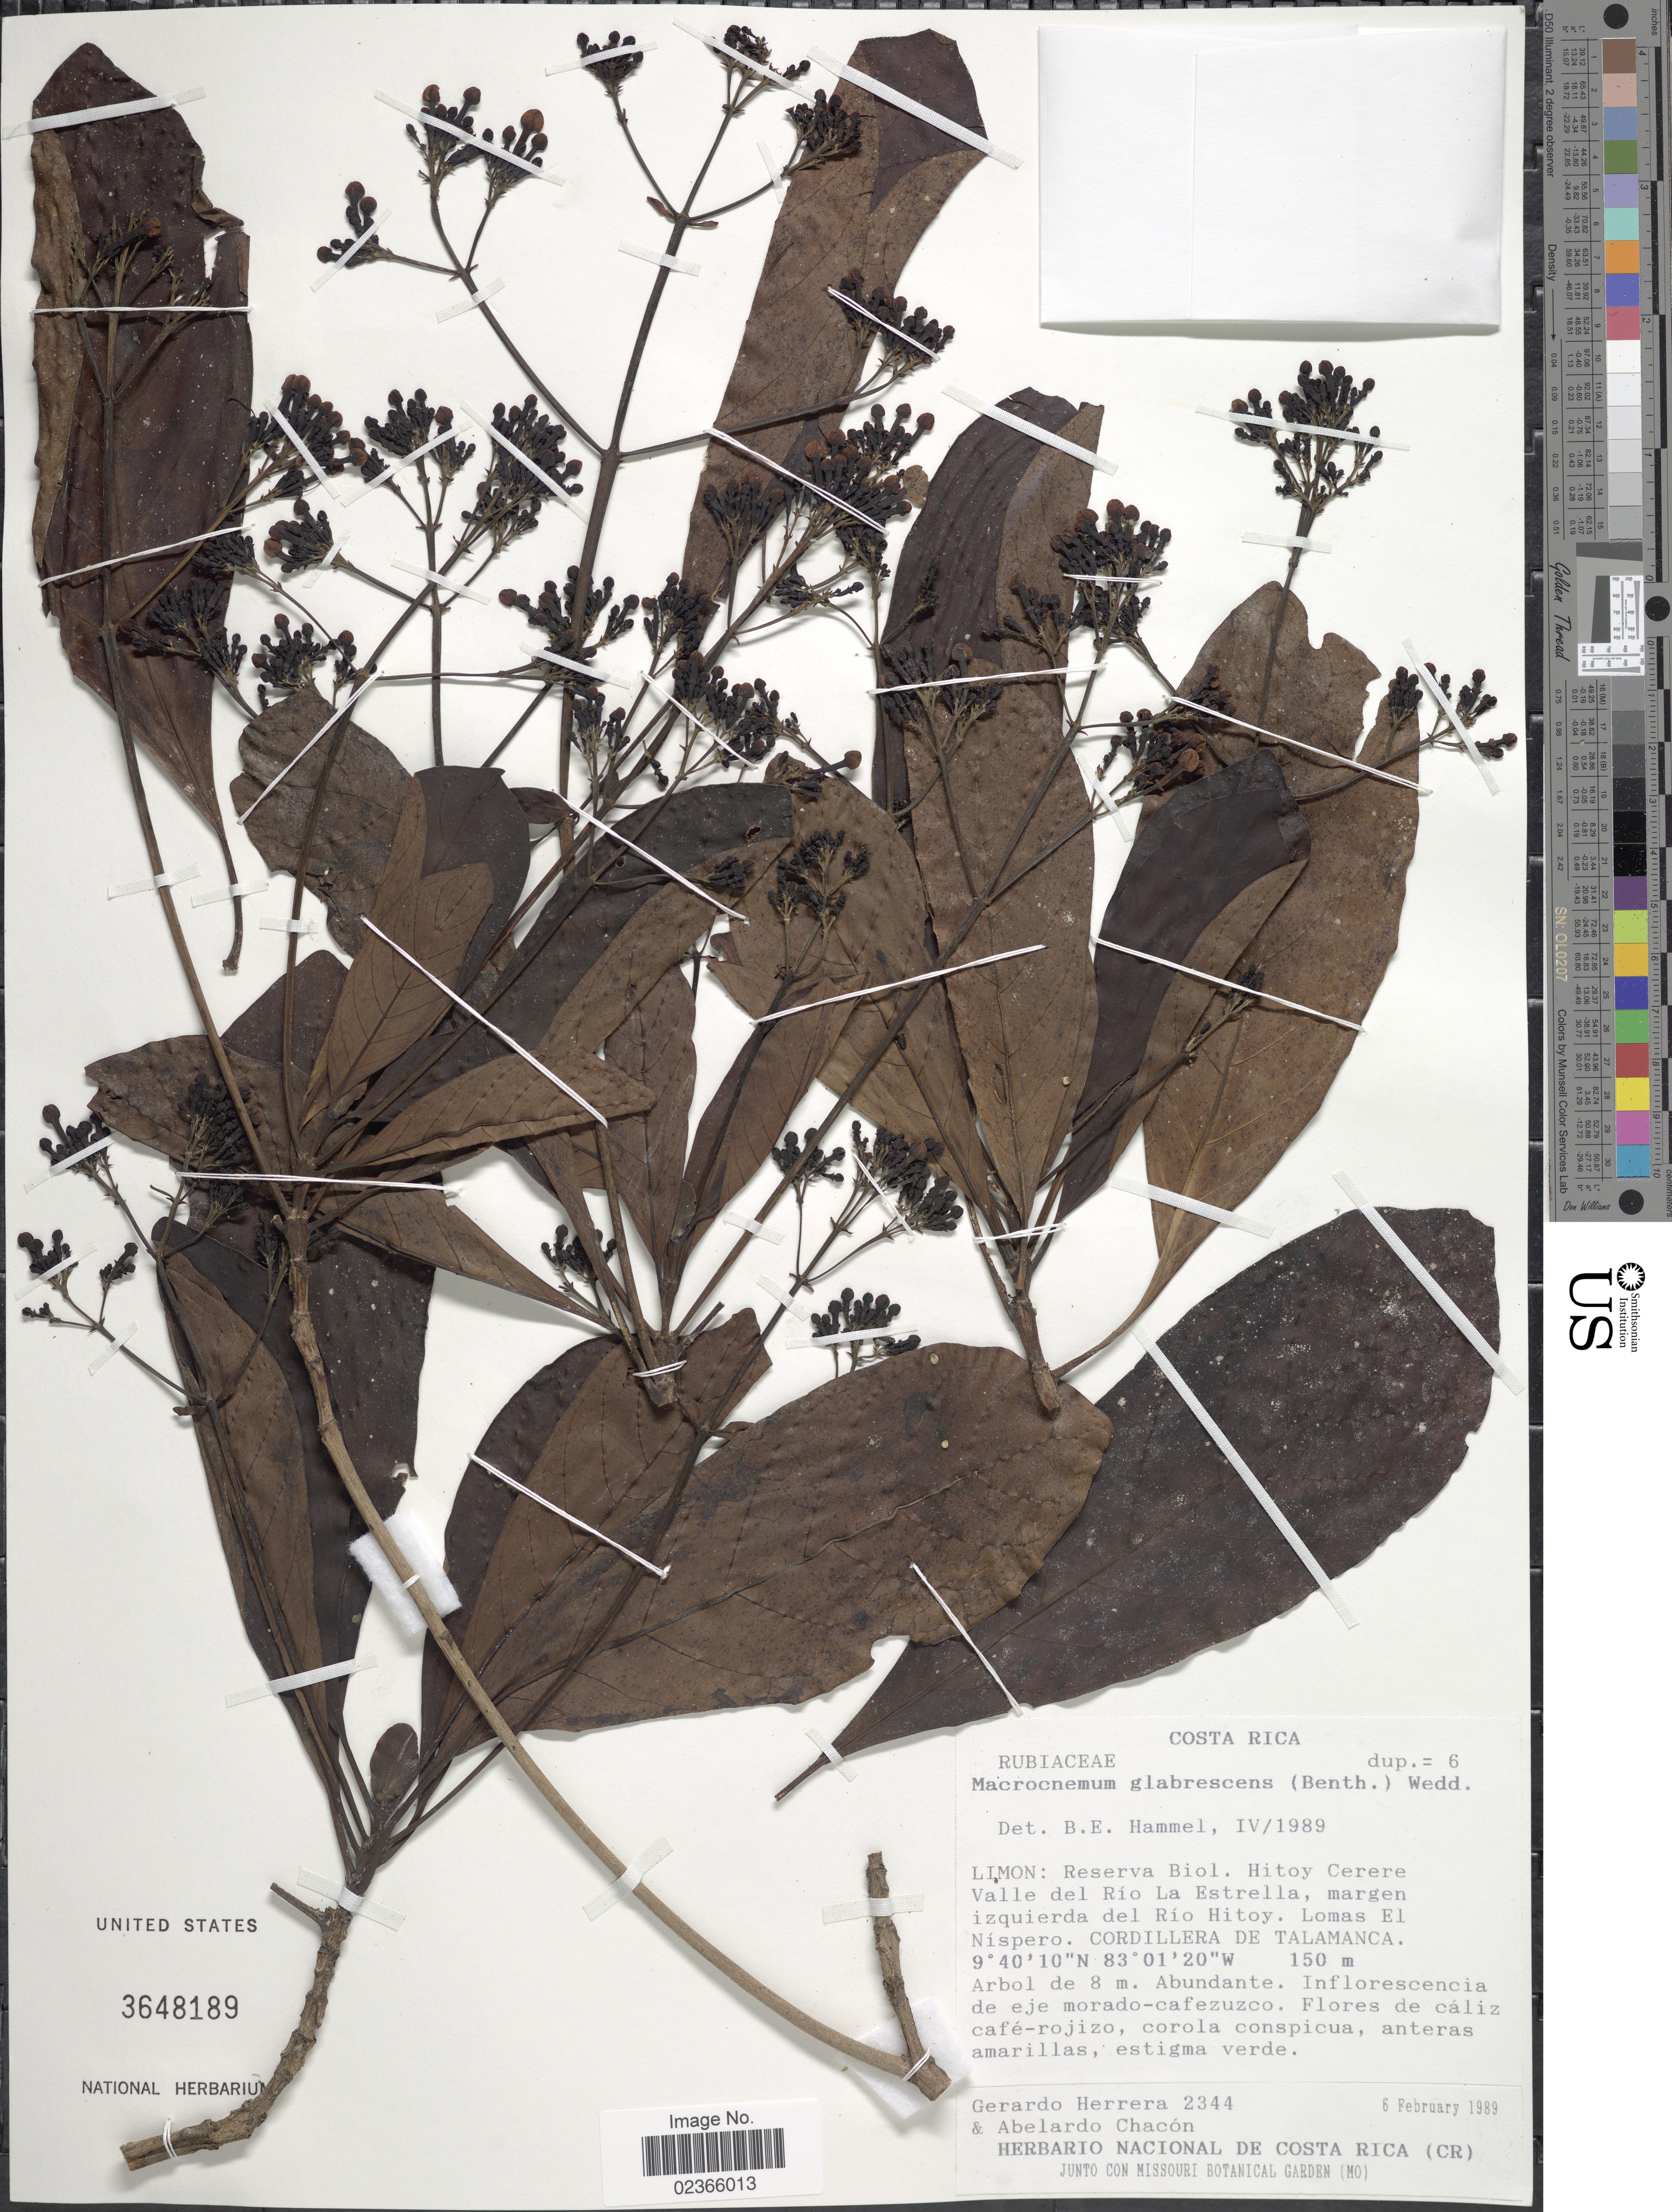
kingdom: Plantae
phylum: Tracheophyta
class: Magnoliopsida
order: Gentianales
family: Rubiaceae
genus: Macrocnemum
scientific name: Macrocnemum glabrescens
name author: (Benth.) Wedd.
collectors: G. Herrera & A. Chacon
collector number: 2344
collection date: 1989-02-06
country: Costa Rica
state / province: Limón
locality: Limon:Reserva Biol. Hitoy Cerere Valle del Rio La Estrella, margen izquierda del Rio Histoy, Lomas El Nispero. Cordillera de Talamanca.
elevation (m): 150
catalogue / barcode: US 3648189